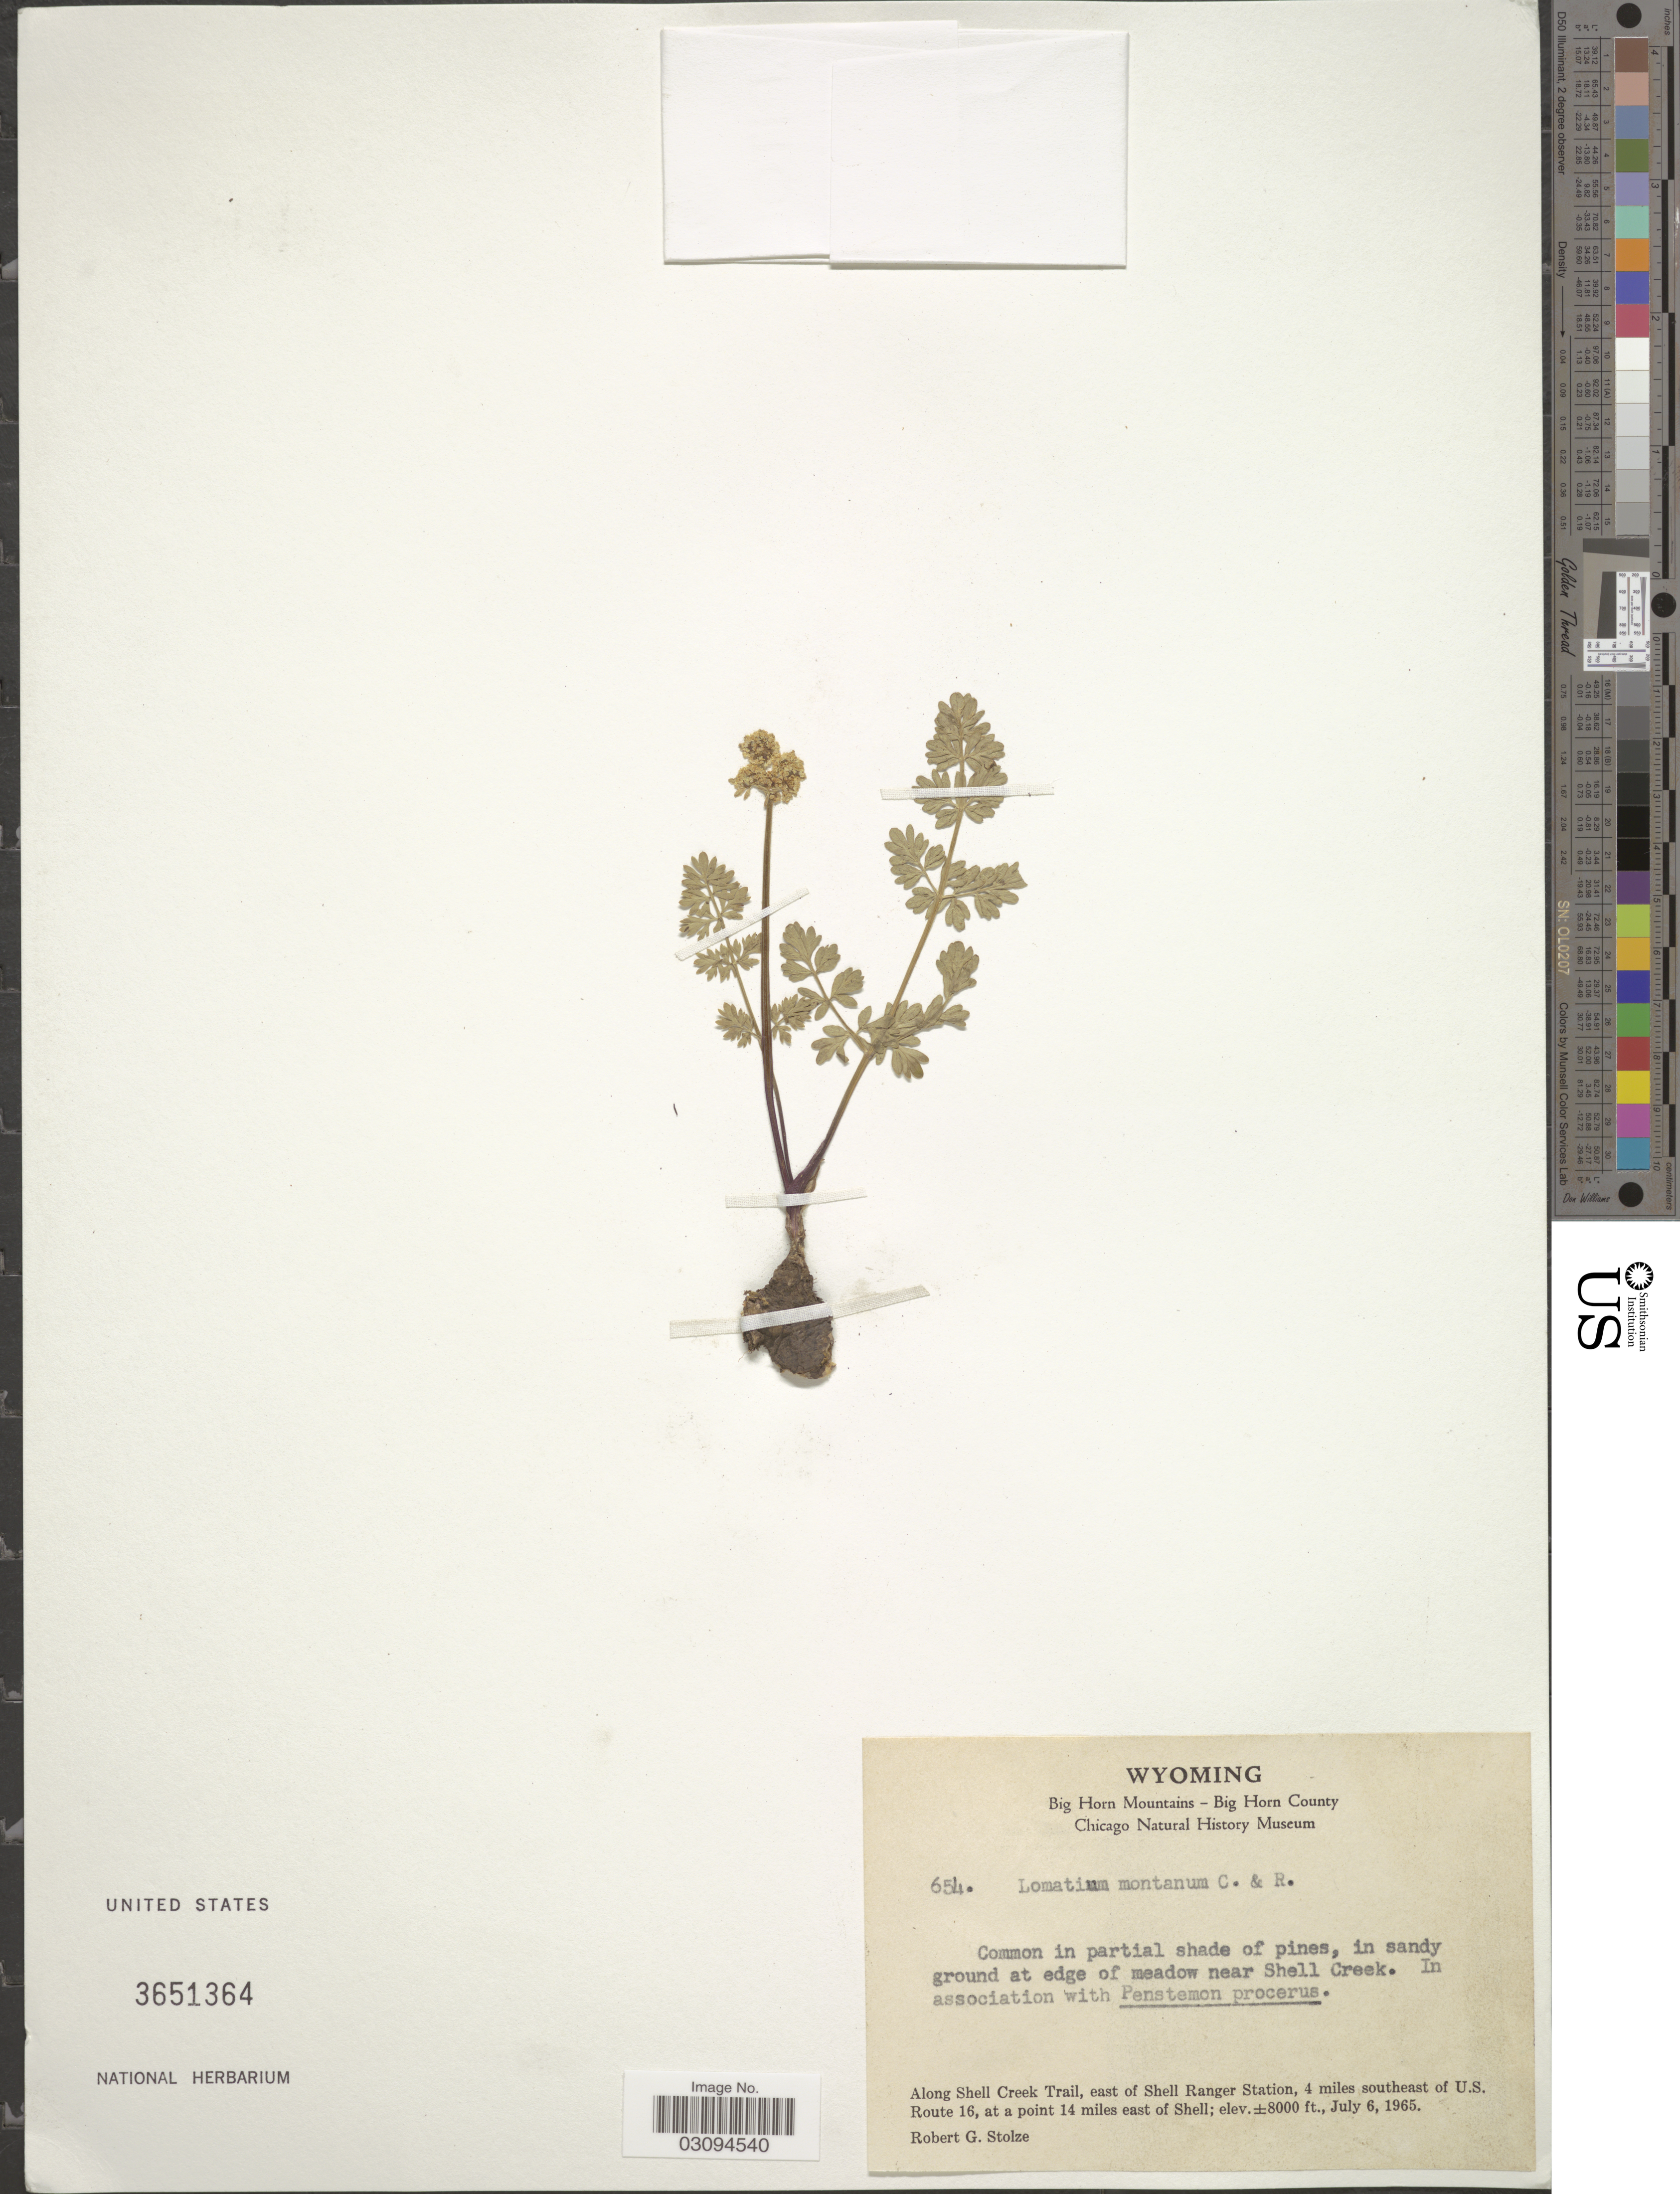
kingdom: Plantae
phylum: Tracheophyta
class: Magnoliopsida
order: Apiales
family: Apiaceae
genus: Lomatium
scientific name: Lomatium montanum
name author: J.M. Coult. & Rose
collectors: R. G. Stolze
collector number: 654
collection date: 1965-07-06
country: United States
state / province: Wyoming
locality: Edge of meadow near Shell Creek. Along Shell Creek Trail, east of Shell Ranger Station, 4 miles southeast of U.S. Route 16, at a point 14 miles east of Shell.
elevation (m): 2438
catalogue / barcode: US 3651364